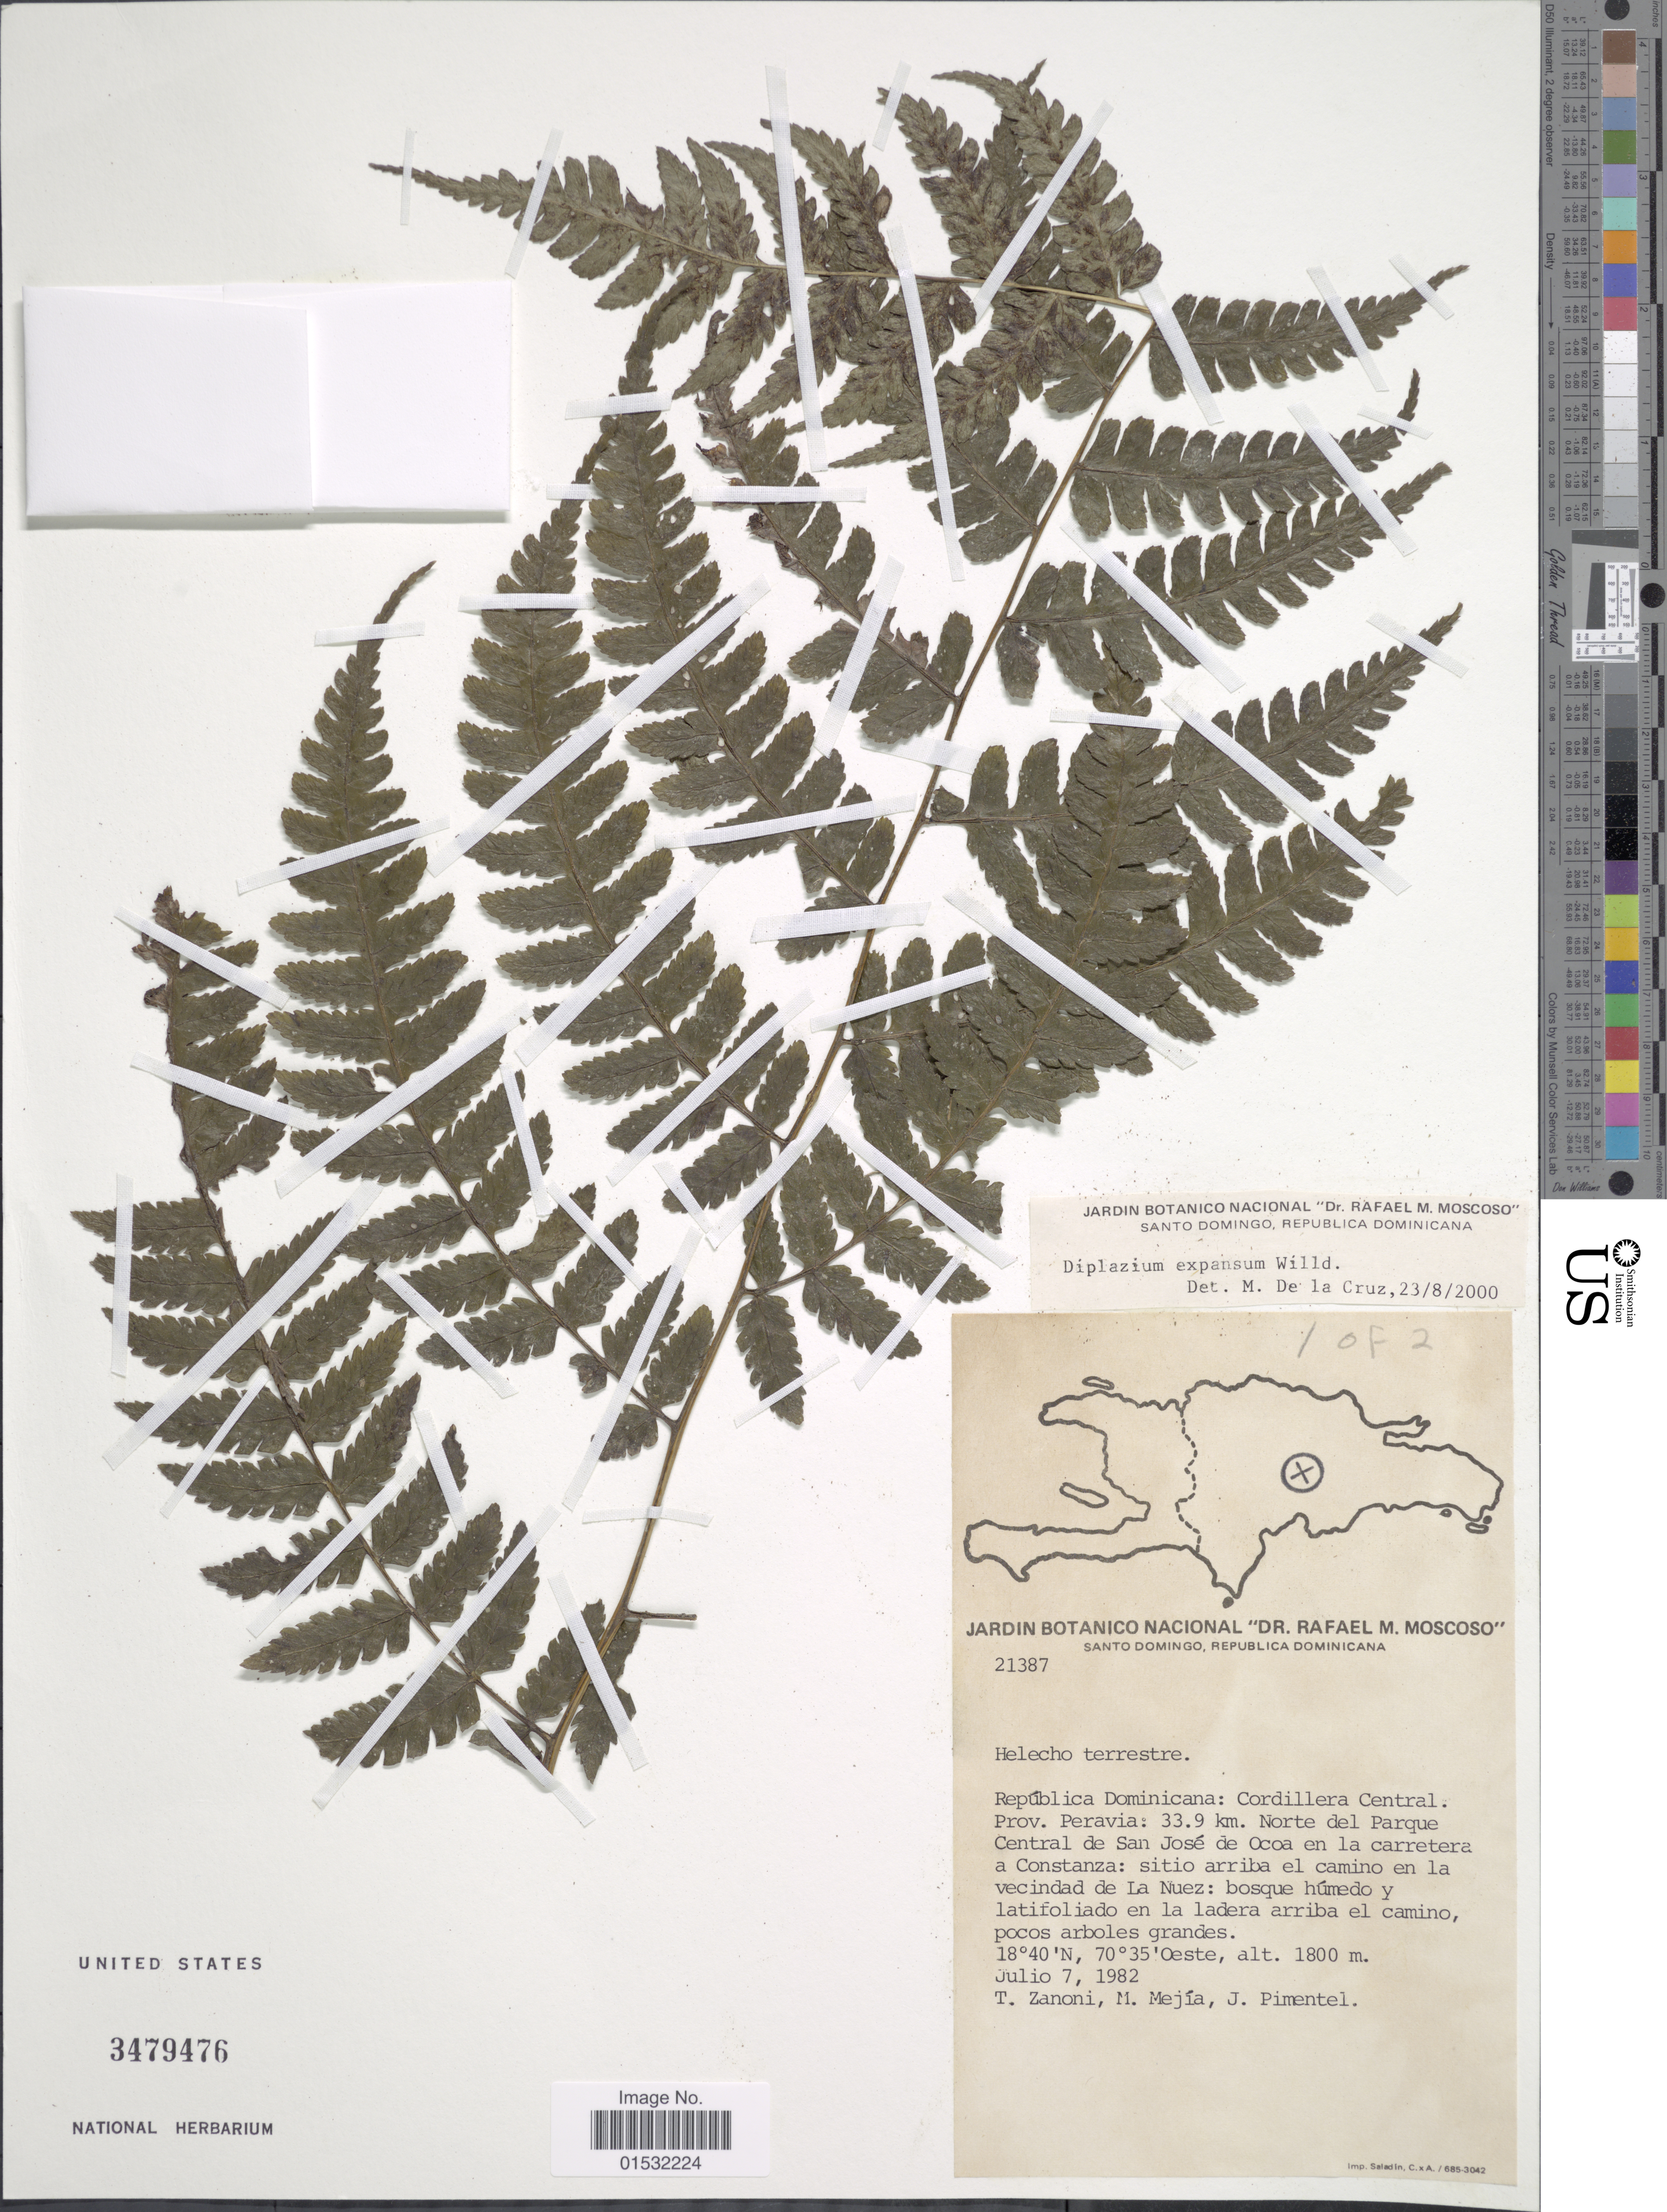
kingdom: Plantae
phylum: Tracheophyta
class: Polypodiopsida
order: Polypodiales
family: Athyriaceae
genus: Diplazium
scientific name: Diplazium expansum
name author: Willd.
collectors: T. A. Zanoni, M. Mejia & J. Pimentel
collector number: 21387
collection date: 1982-07-07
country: Dominican Republic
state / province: Peravia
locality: Cordillera Central. 33.9 km. Norte del Parque Central de San José de Ocoa en la carretera a Constanza: sitio arriba el camino en la vecindad de La Nuez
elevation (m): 1800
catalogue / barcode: US 3479476